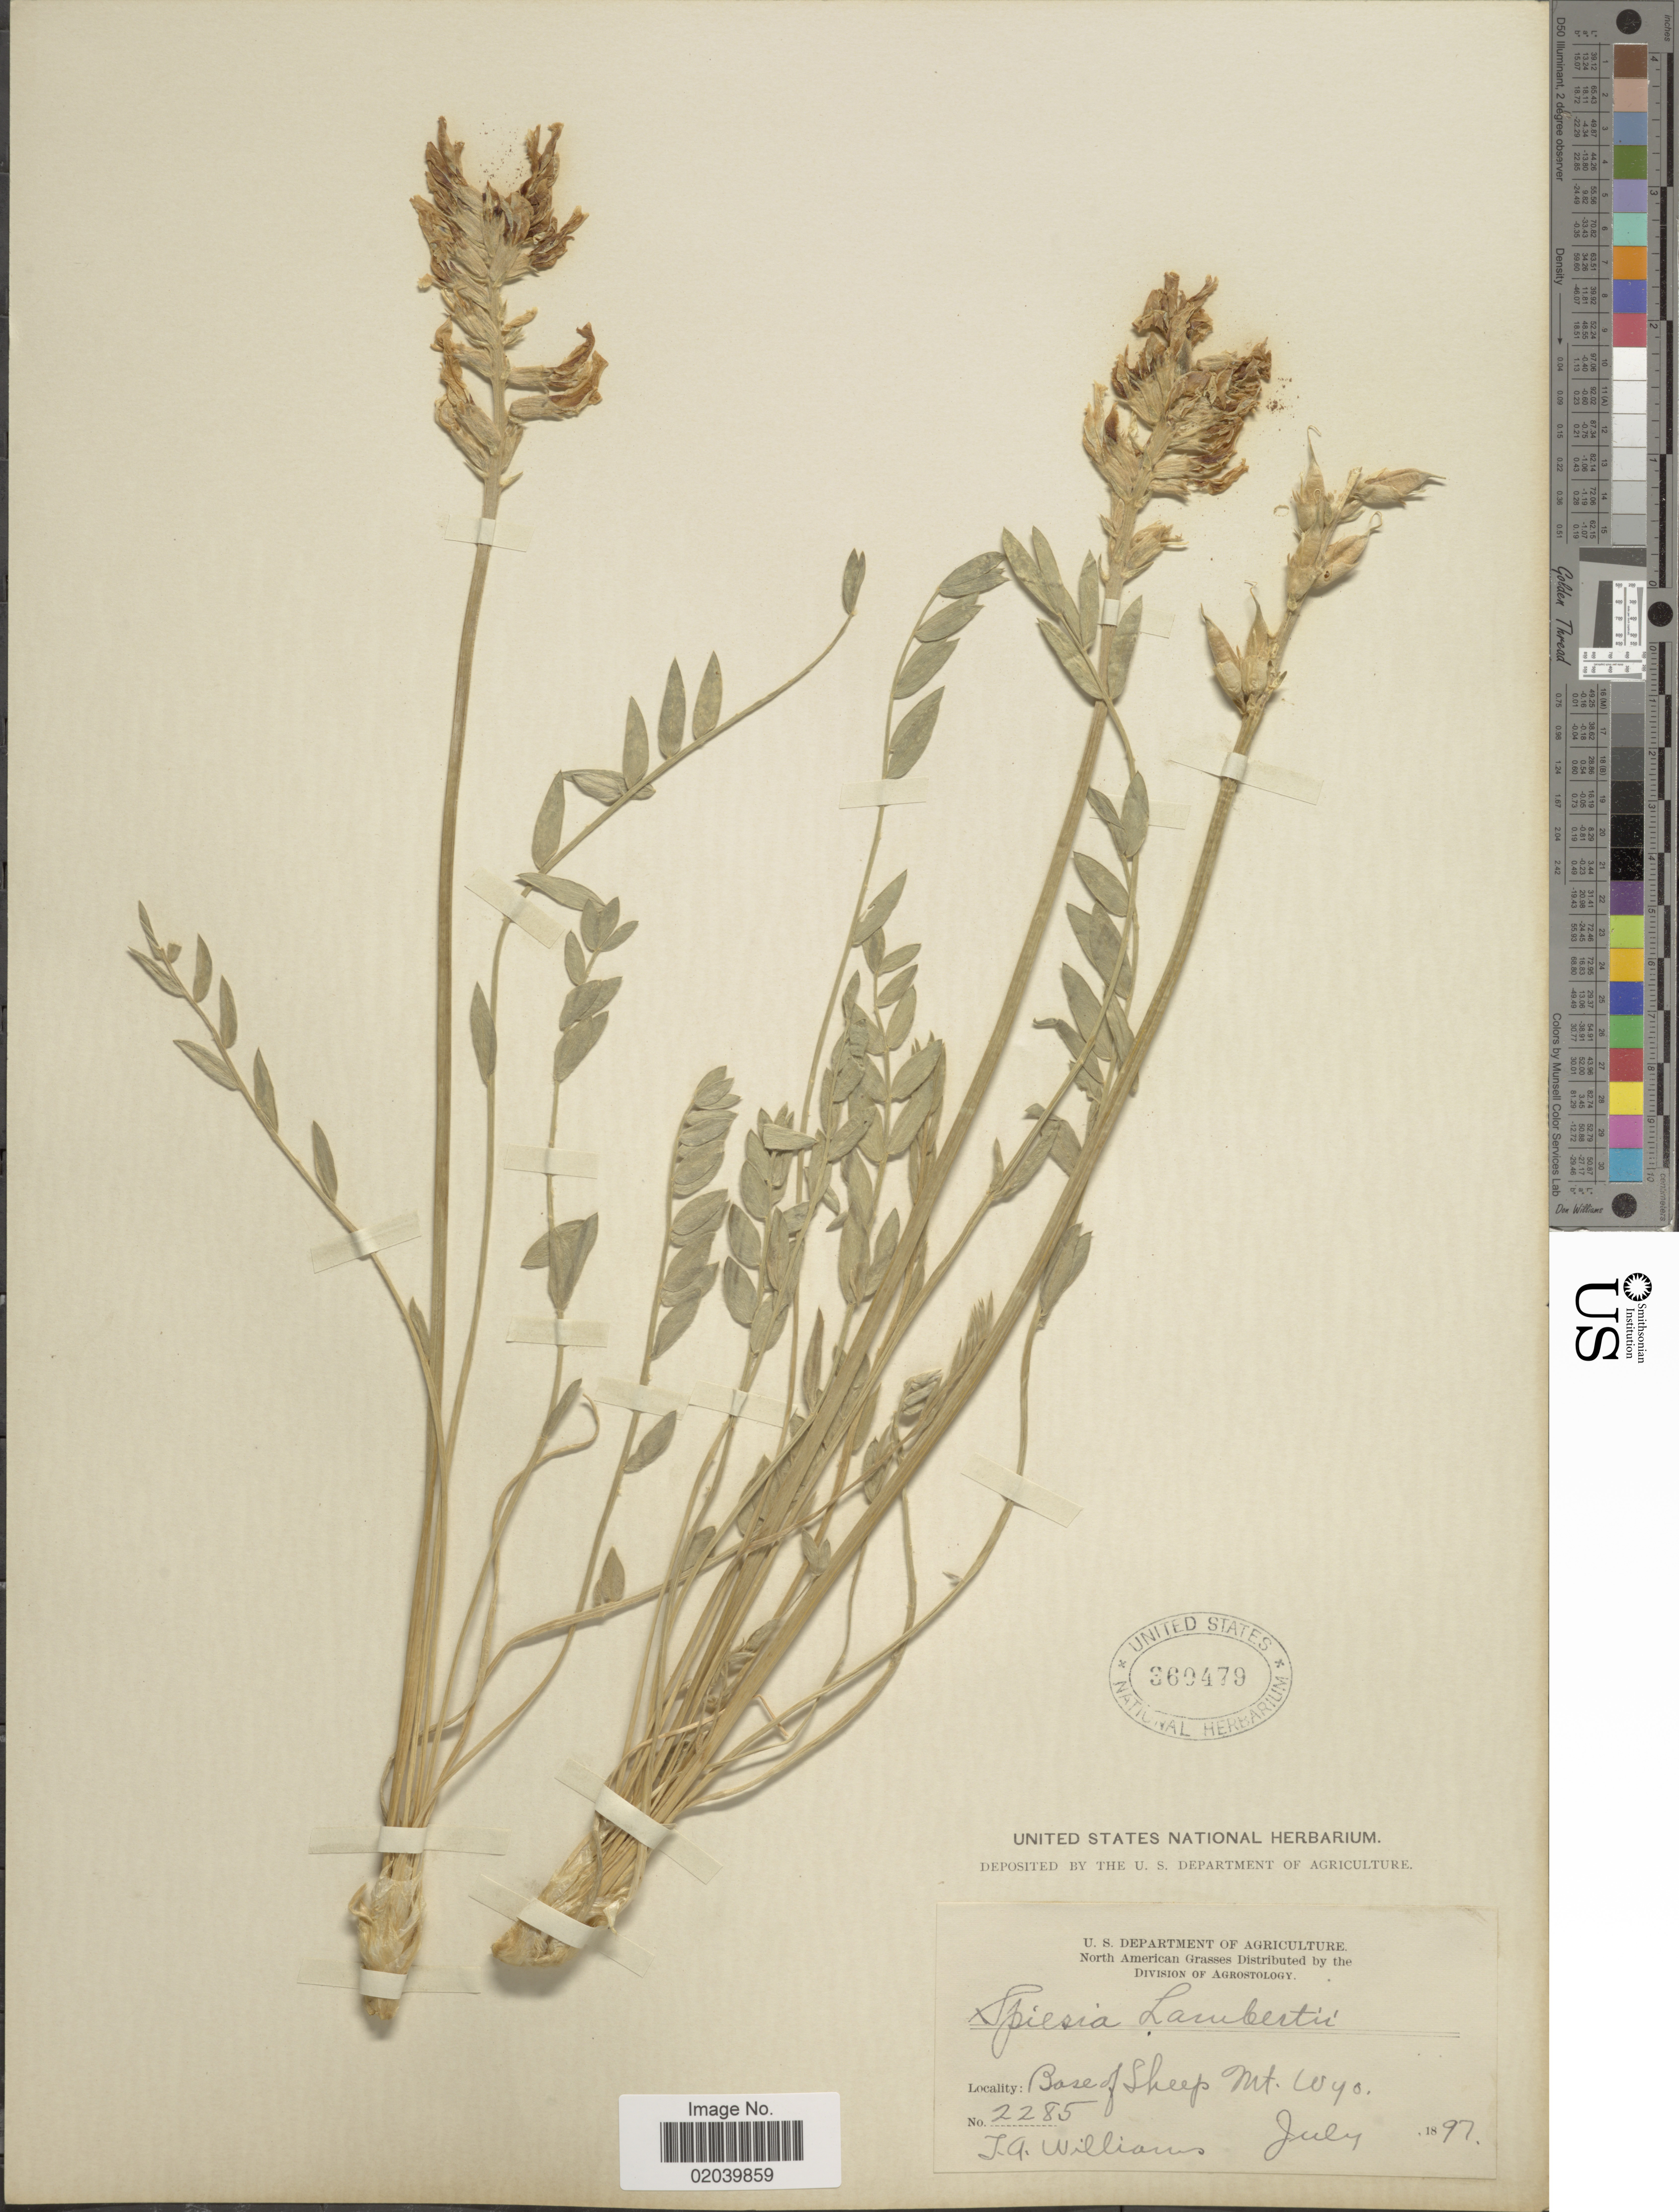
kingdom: Plantae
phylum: Tracheophyta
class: Magnoliopsida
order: Fabales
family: Fabaceae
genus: Oxytropis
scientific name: Oxytropis lambertii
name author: Pursh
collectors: T. A. Williams (herbarium)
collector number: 2285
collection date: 1897-07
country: United States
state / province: Wyoming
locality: Base of Sheep Mt., Wyo.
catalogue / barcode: US 360479